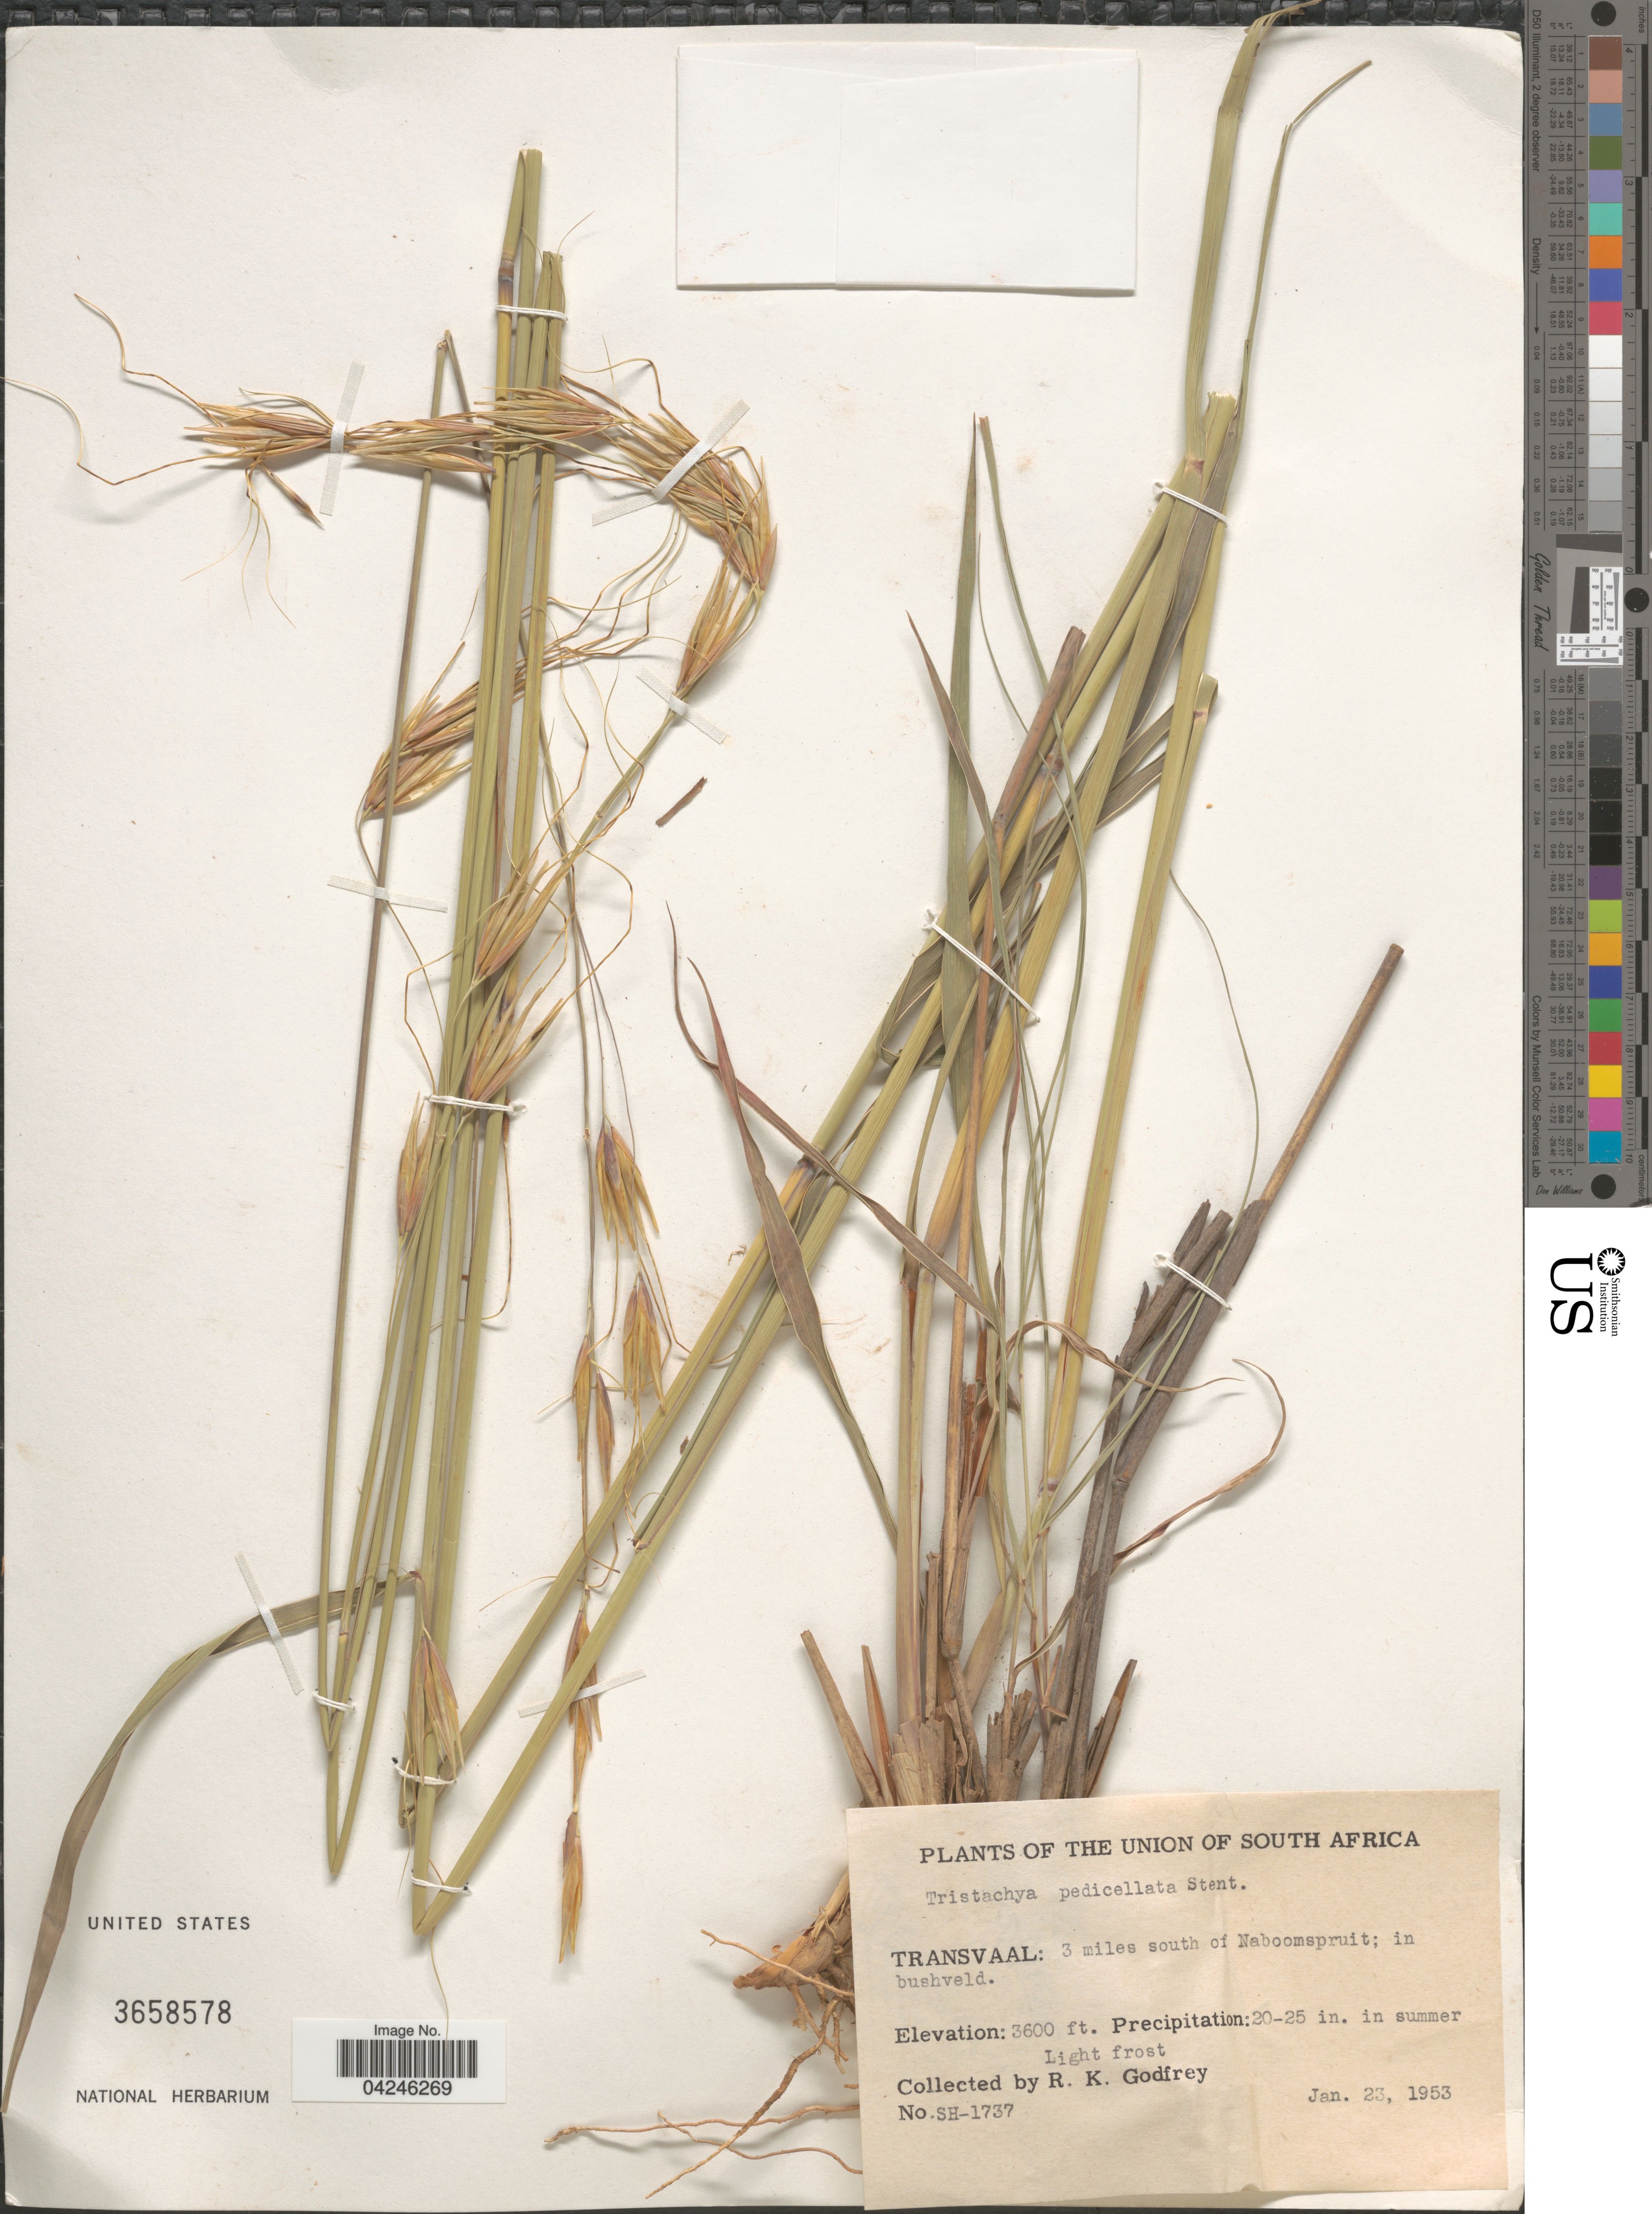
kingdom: Plantae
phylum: Tracheophyta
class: Liliopsida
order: Poales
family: Poaceae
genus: Tristachya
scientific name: Tristachya pedicellata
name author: Stent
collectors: R. K. Godfrey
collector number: SH-1737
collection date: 1953-01-23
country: South Africa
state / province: Limpopo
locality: The Union of South Africa. Transvaal: 3 miles south of Naboomspruit.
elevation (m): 1097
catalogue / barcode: US 3658578